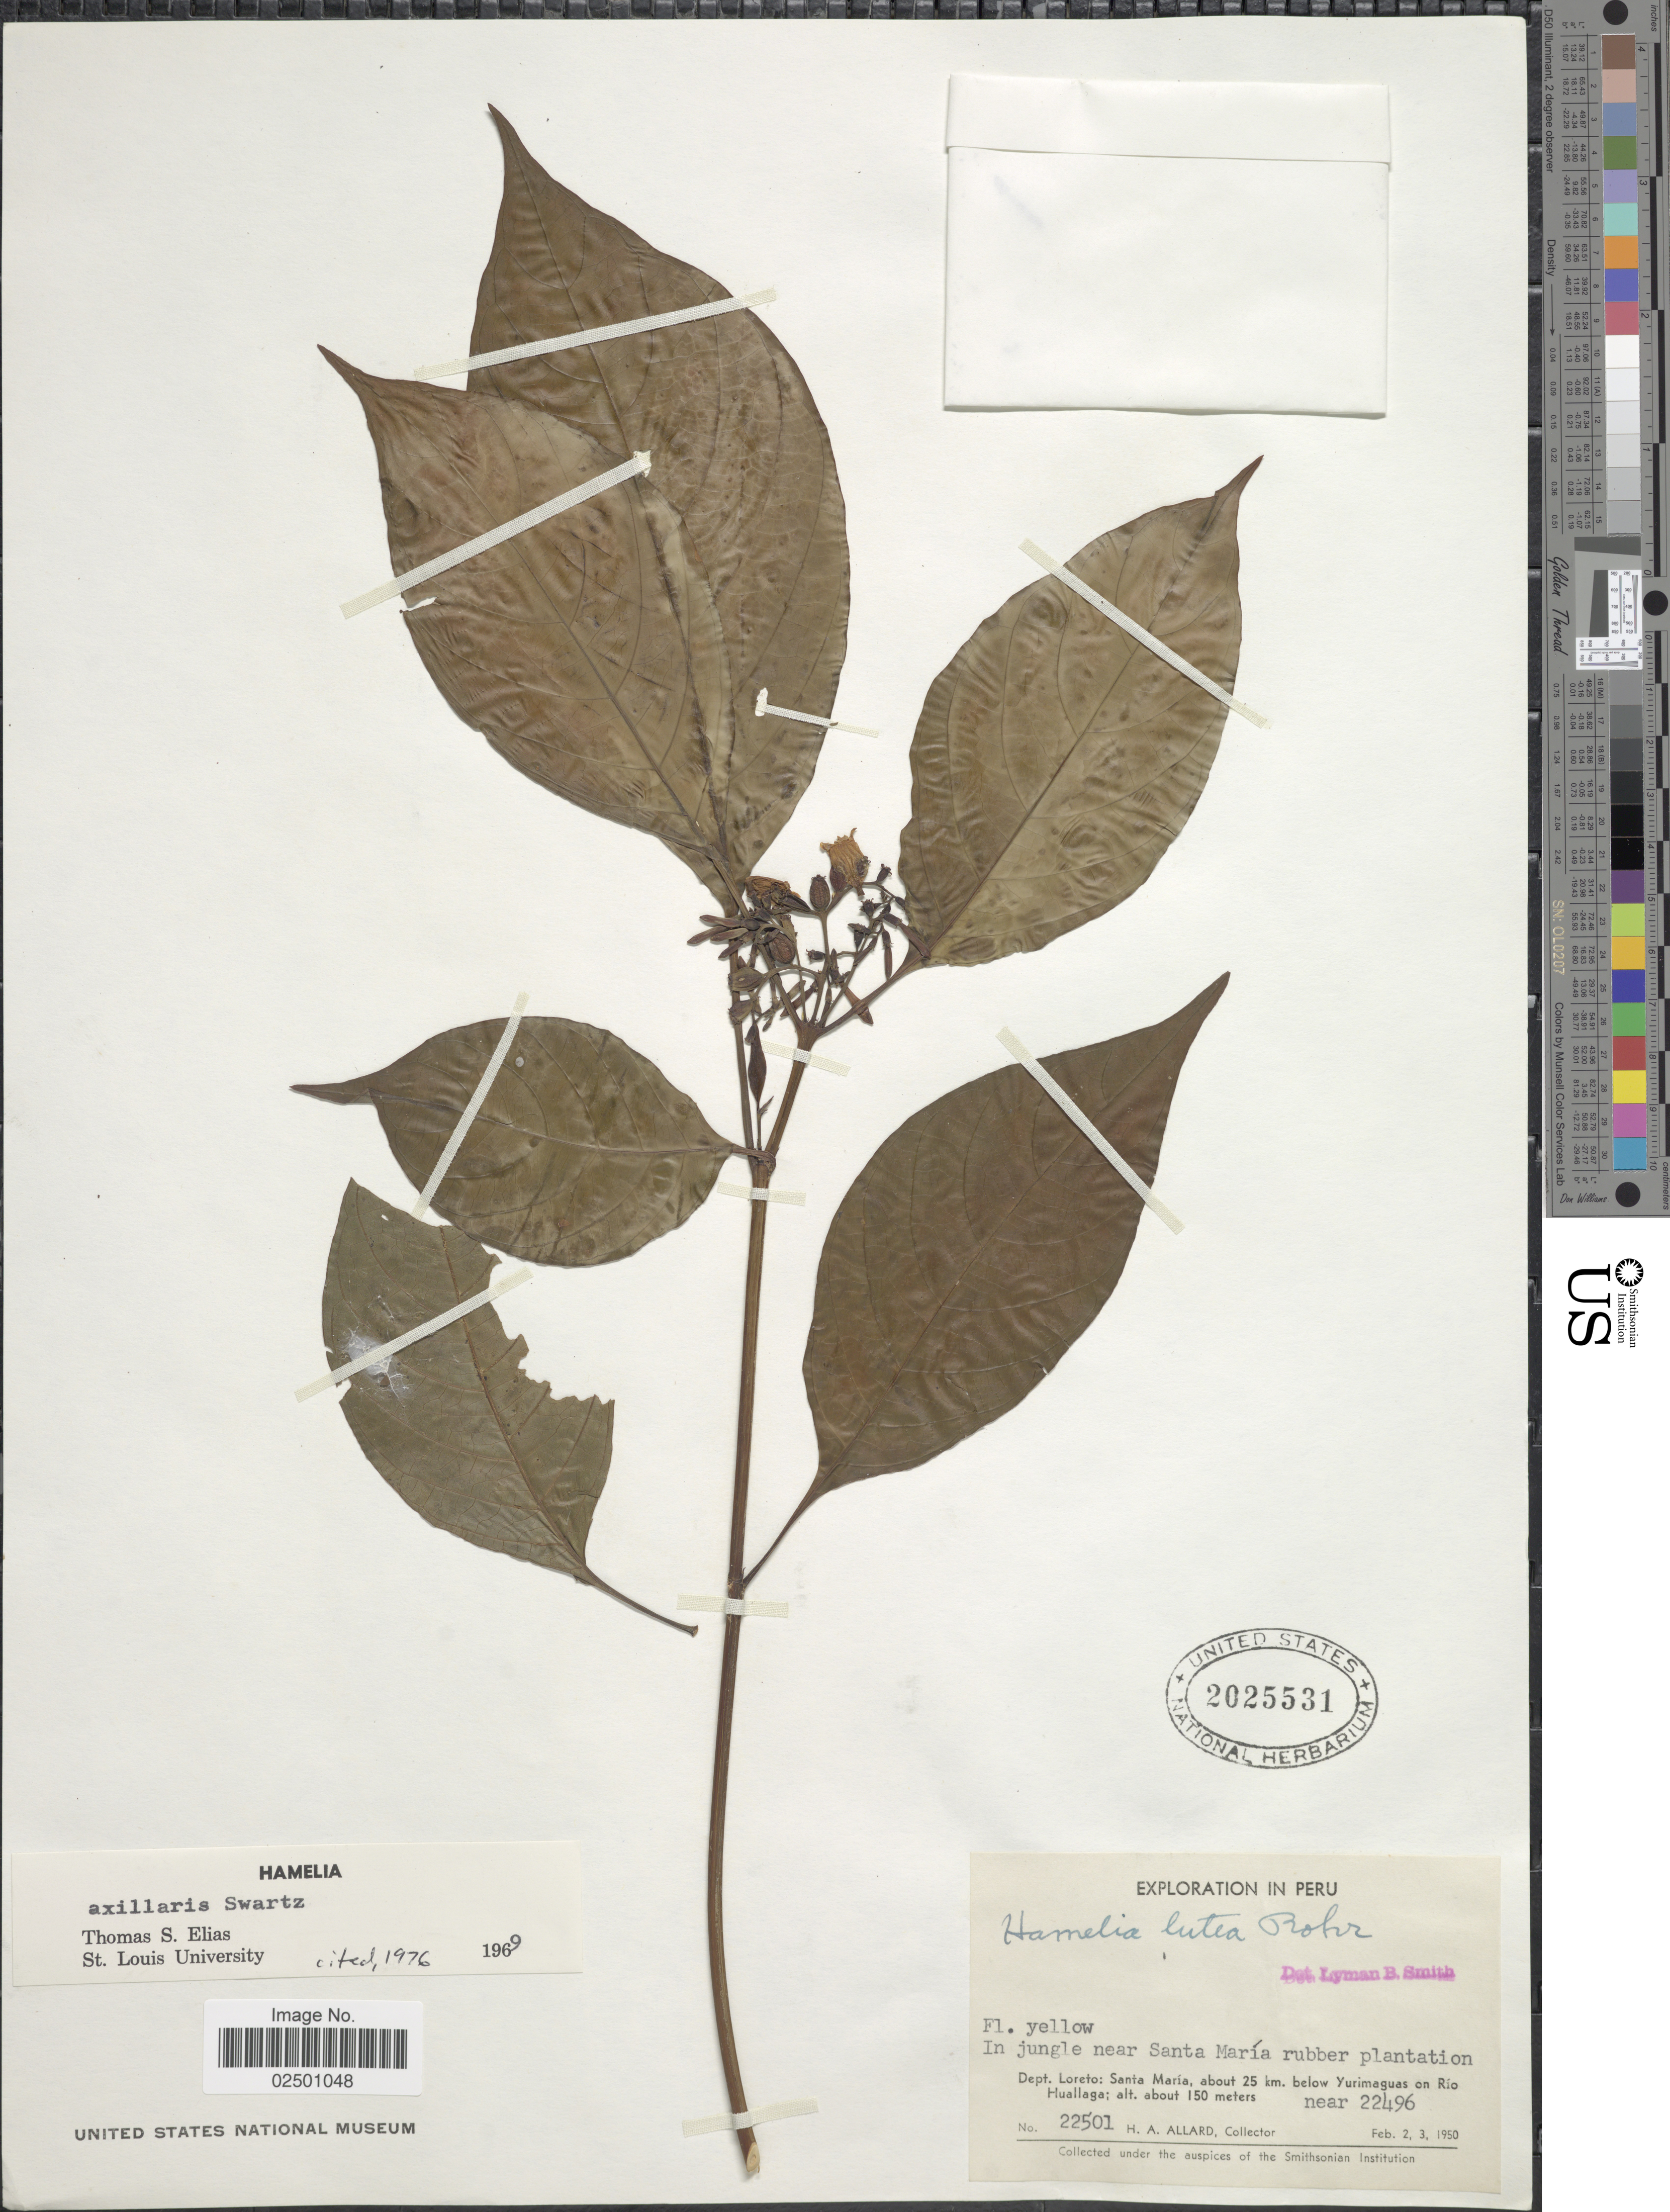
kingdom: Plantae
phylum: Tracheophyta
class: Magnoliopsida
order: Gentianales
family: Rubiaceae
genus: Hamelia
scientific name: Hamelia axillaris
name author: Sw.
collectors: H. A. Allard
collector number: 22501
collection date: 1950-02-02/1950-02-03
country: Peru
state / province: Loreto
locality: In jungle near Santa Maria rubber plantation near 22496. Dept. Loreto: Santa Maria, about 25 km. below Yurimaguas on Rio Huallaga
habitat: in jungle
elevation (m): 150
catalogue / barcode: US 2025531